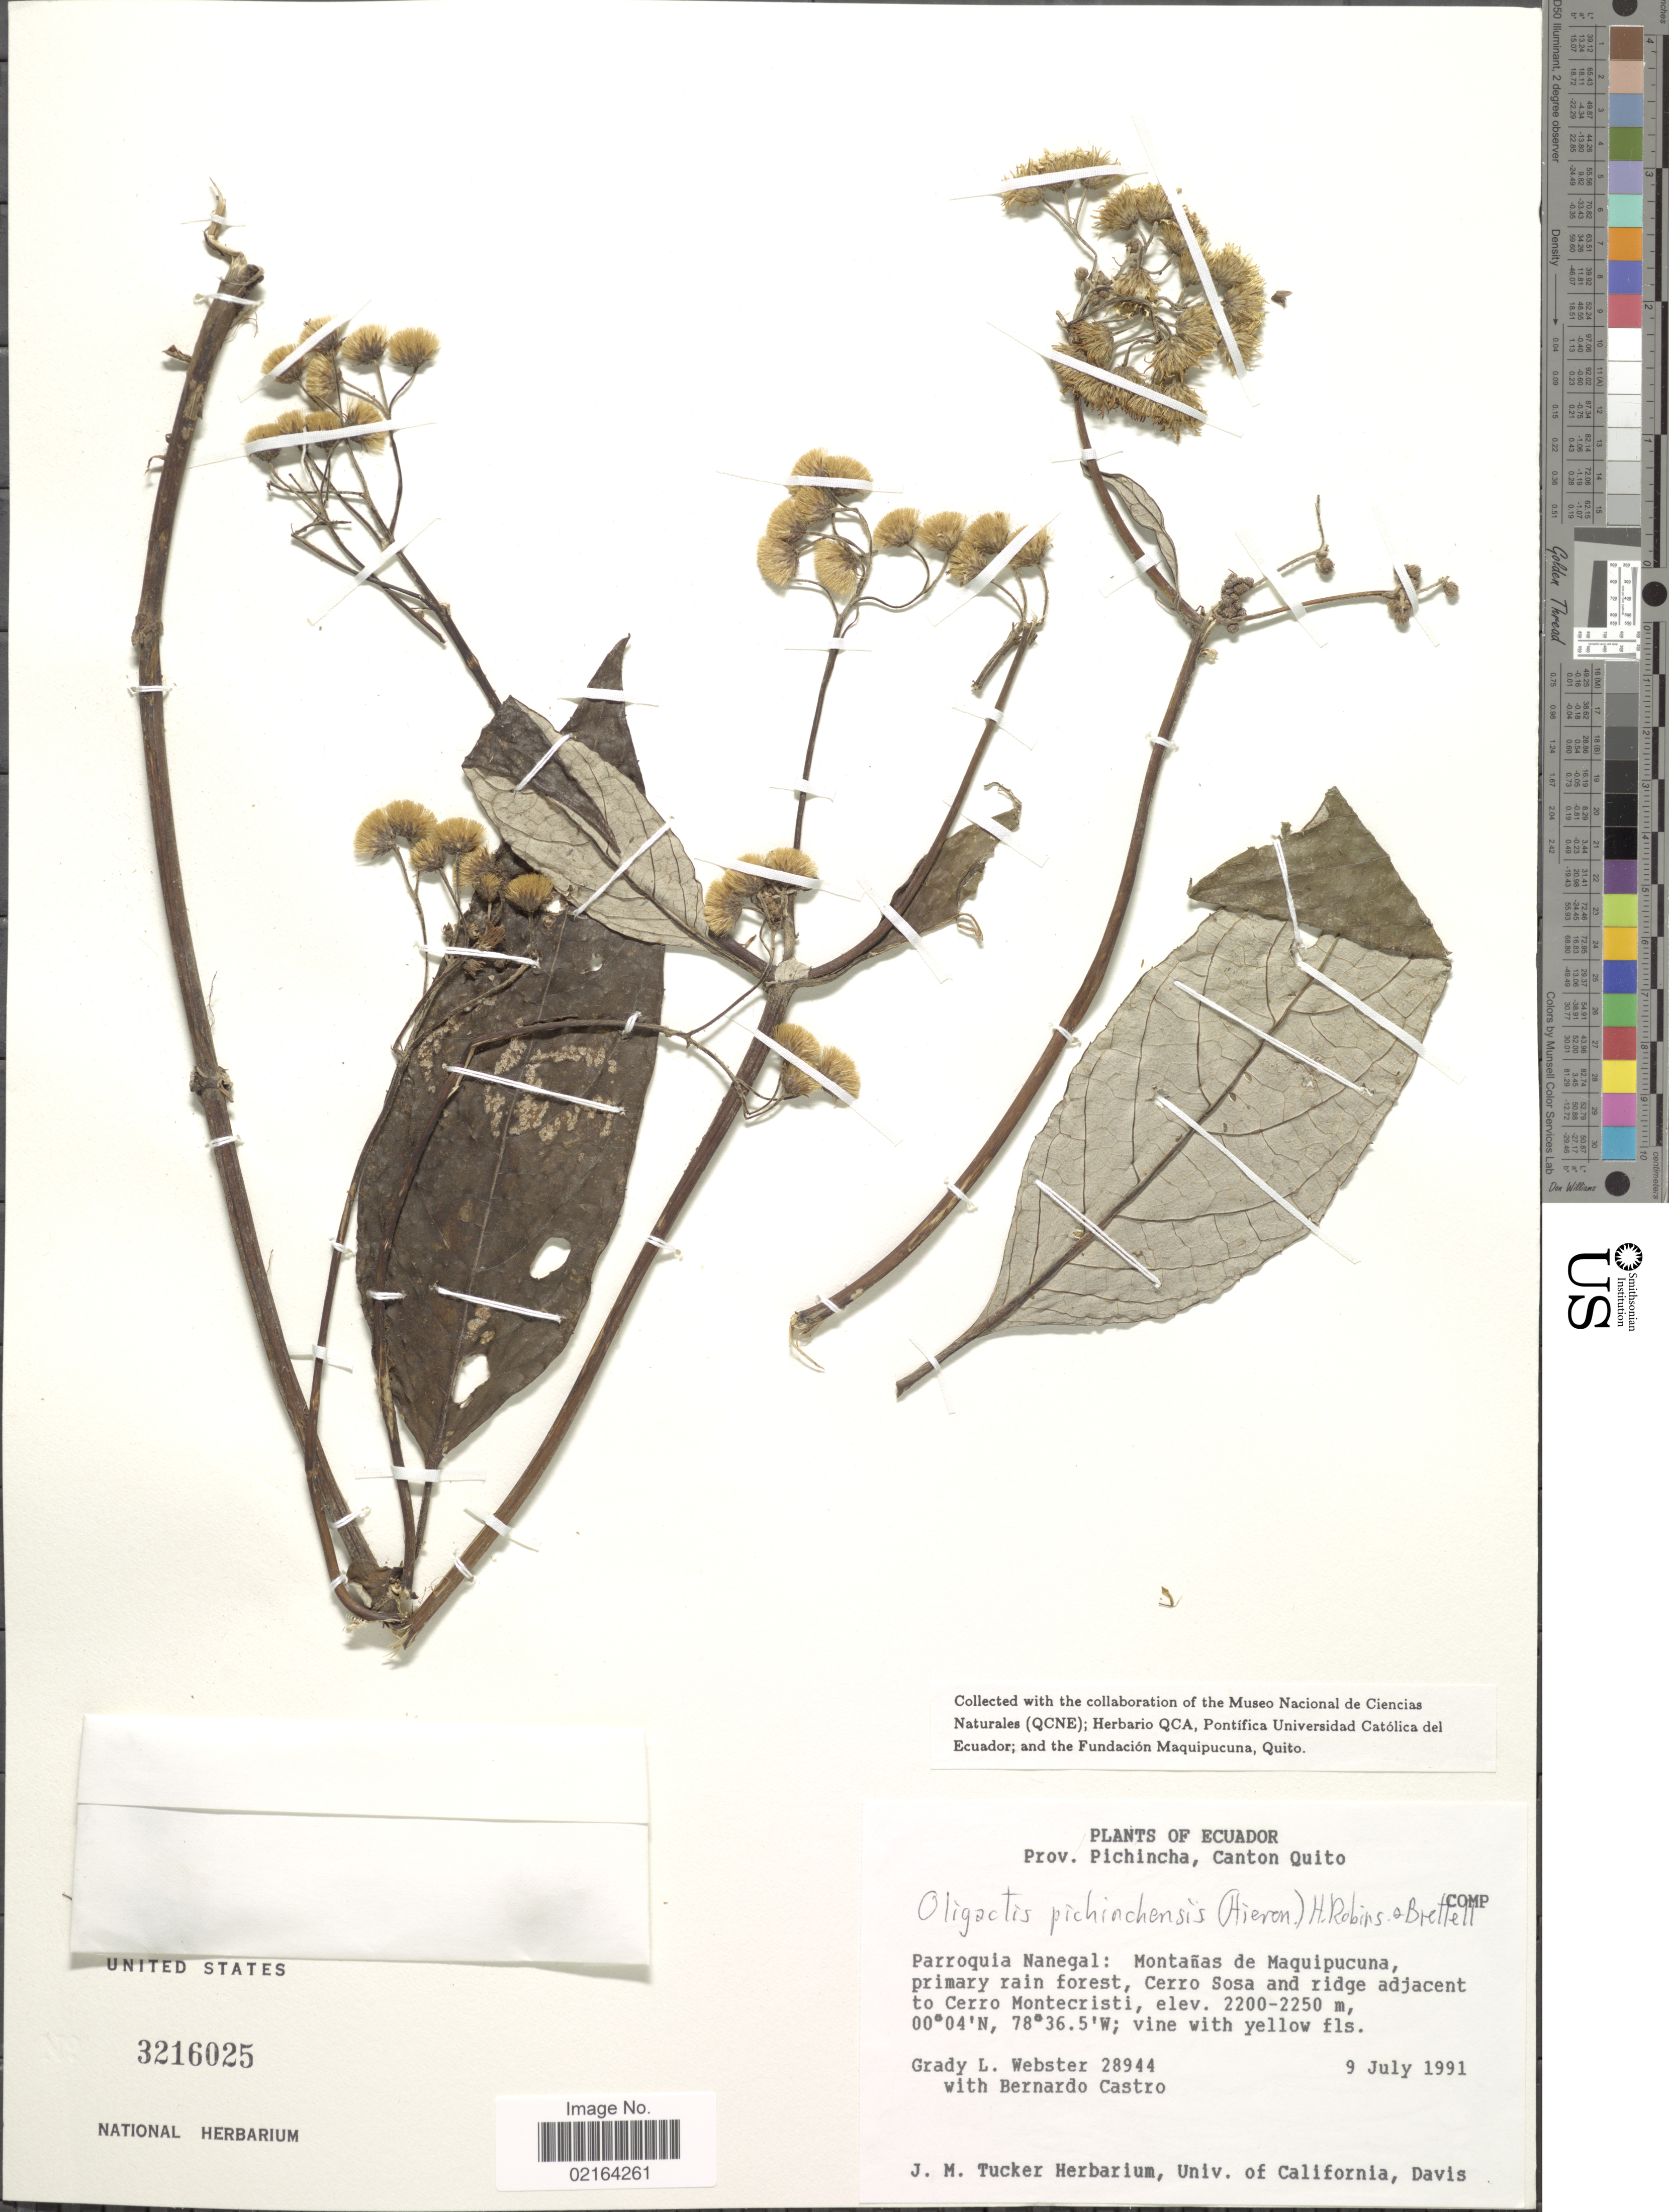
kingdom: Plantae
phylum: Tracheophyta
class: Magnoliopsida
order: Asterales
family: Asteraceae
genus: Sampera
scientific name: Sampera asplundii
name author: (H. Rob.) V.A. Funk & H. Rob.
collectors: G. L. Webster & B. Castro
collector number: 28944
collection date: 1991-07-09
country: Ecuador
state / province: Pichincha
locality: Prov. Pichincha, Canton Quito, Parroquia Nanegal: Montanas de Maquipoucuna, primary rain forest, Cerro Sosa and ridge adjacent to Cerro Montecristi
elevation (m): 2200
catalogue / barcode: US 3216025